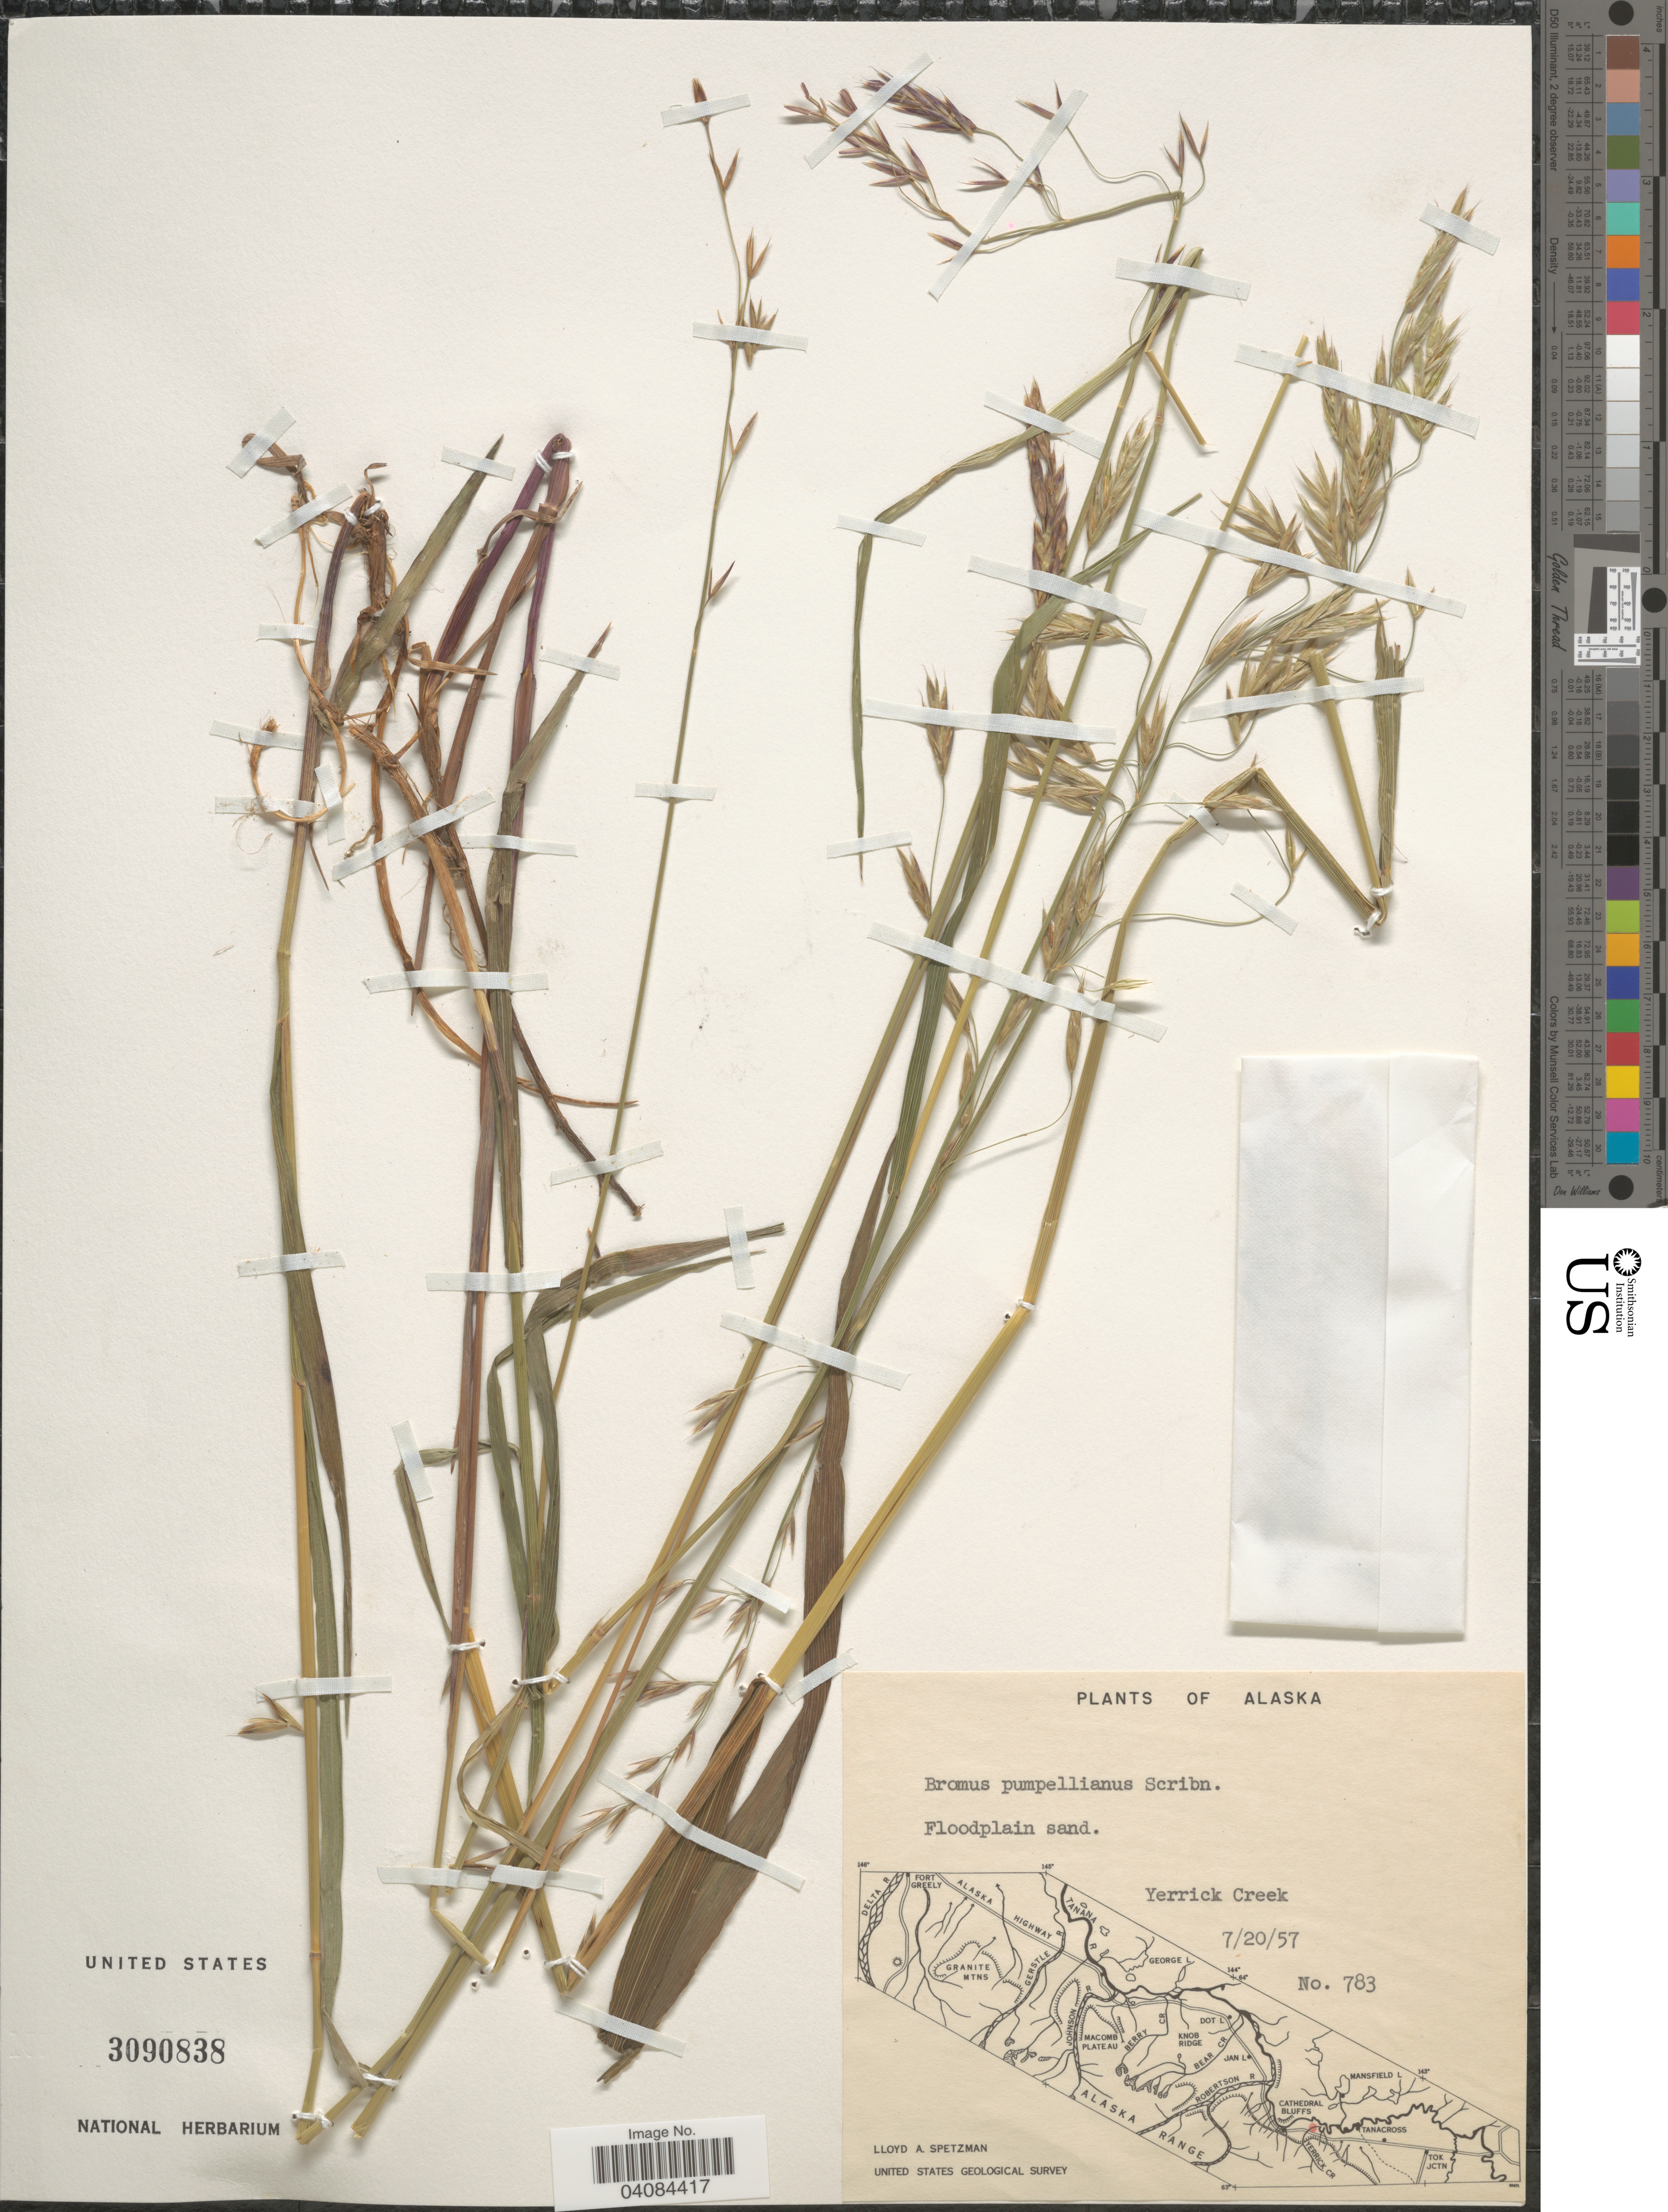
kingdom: Plantae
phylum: Tracheophyta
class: Liliopsida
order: Poales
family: Poaceae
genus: Bromus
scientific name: Bromus pumpellianus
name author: Scribn.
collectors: L. Spetzman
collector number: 783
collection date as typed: Transcribed d/m/y: 20/7/57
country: United States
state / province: Alaska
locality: Floodplain sand. Yerrick Creek. United States Geological Survey.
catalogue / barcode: US 3090838